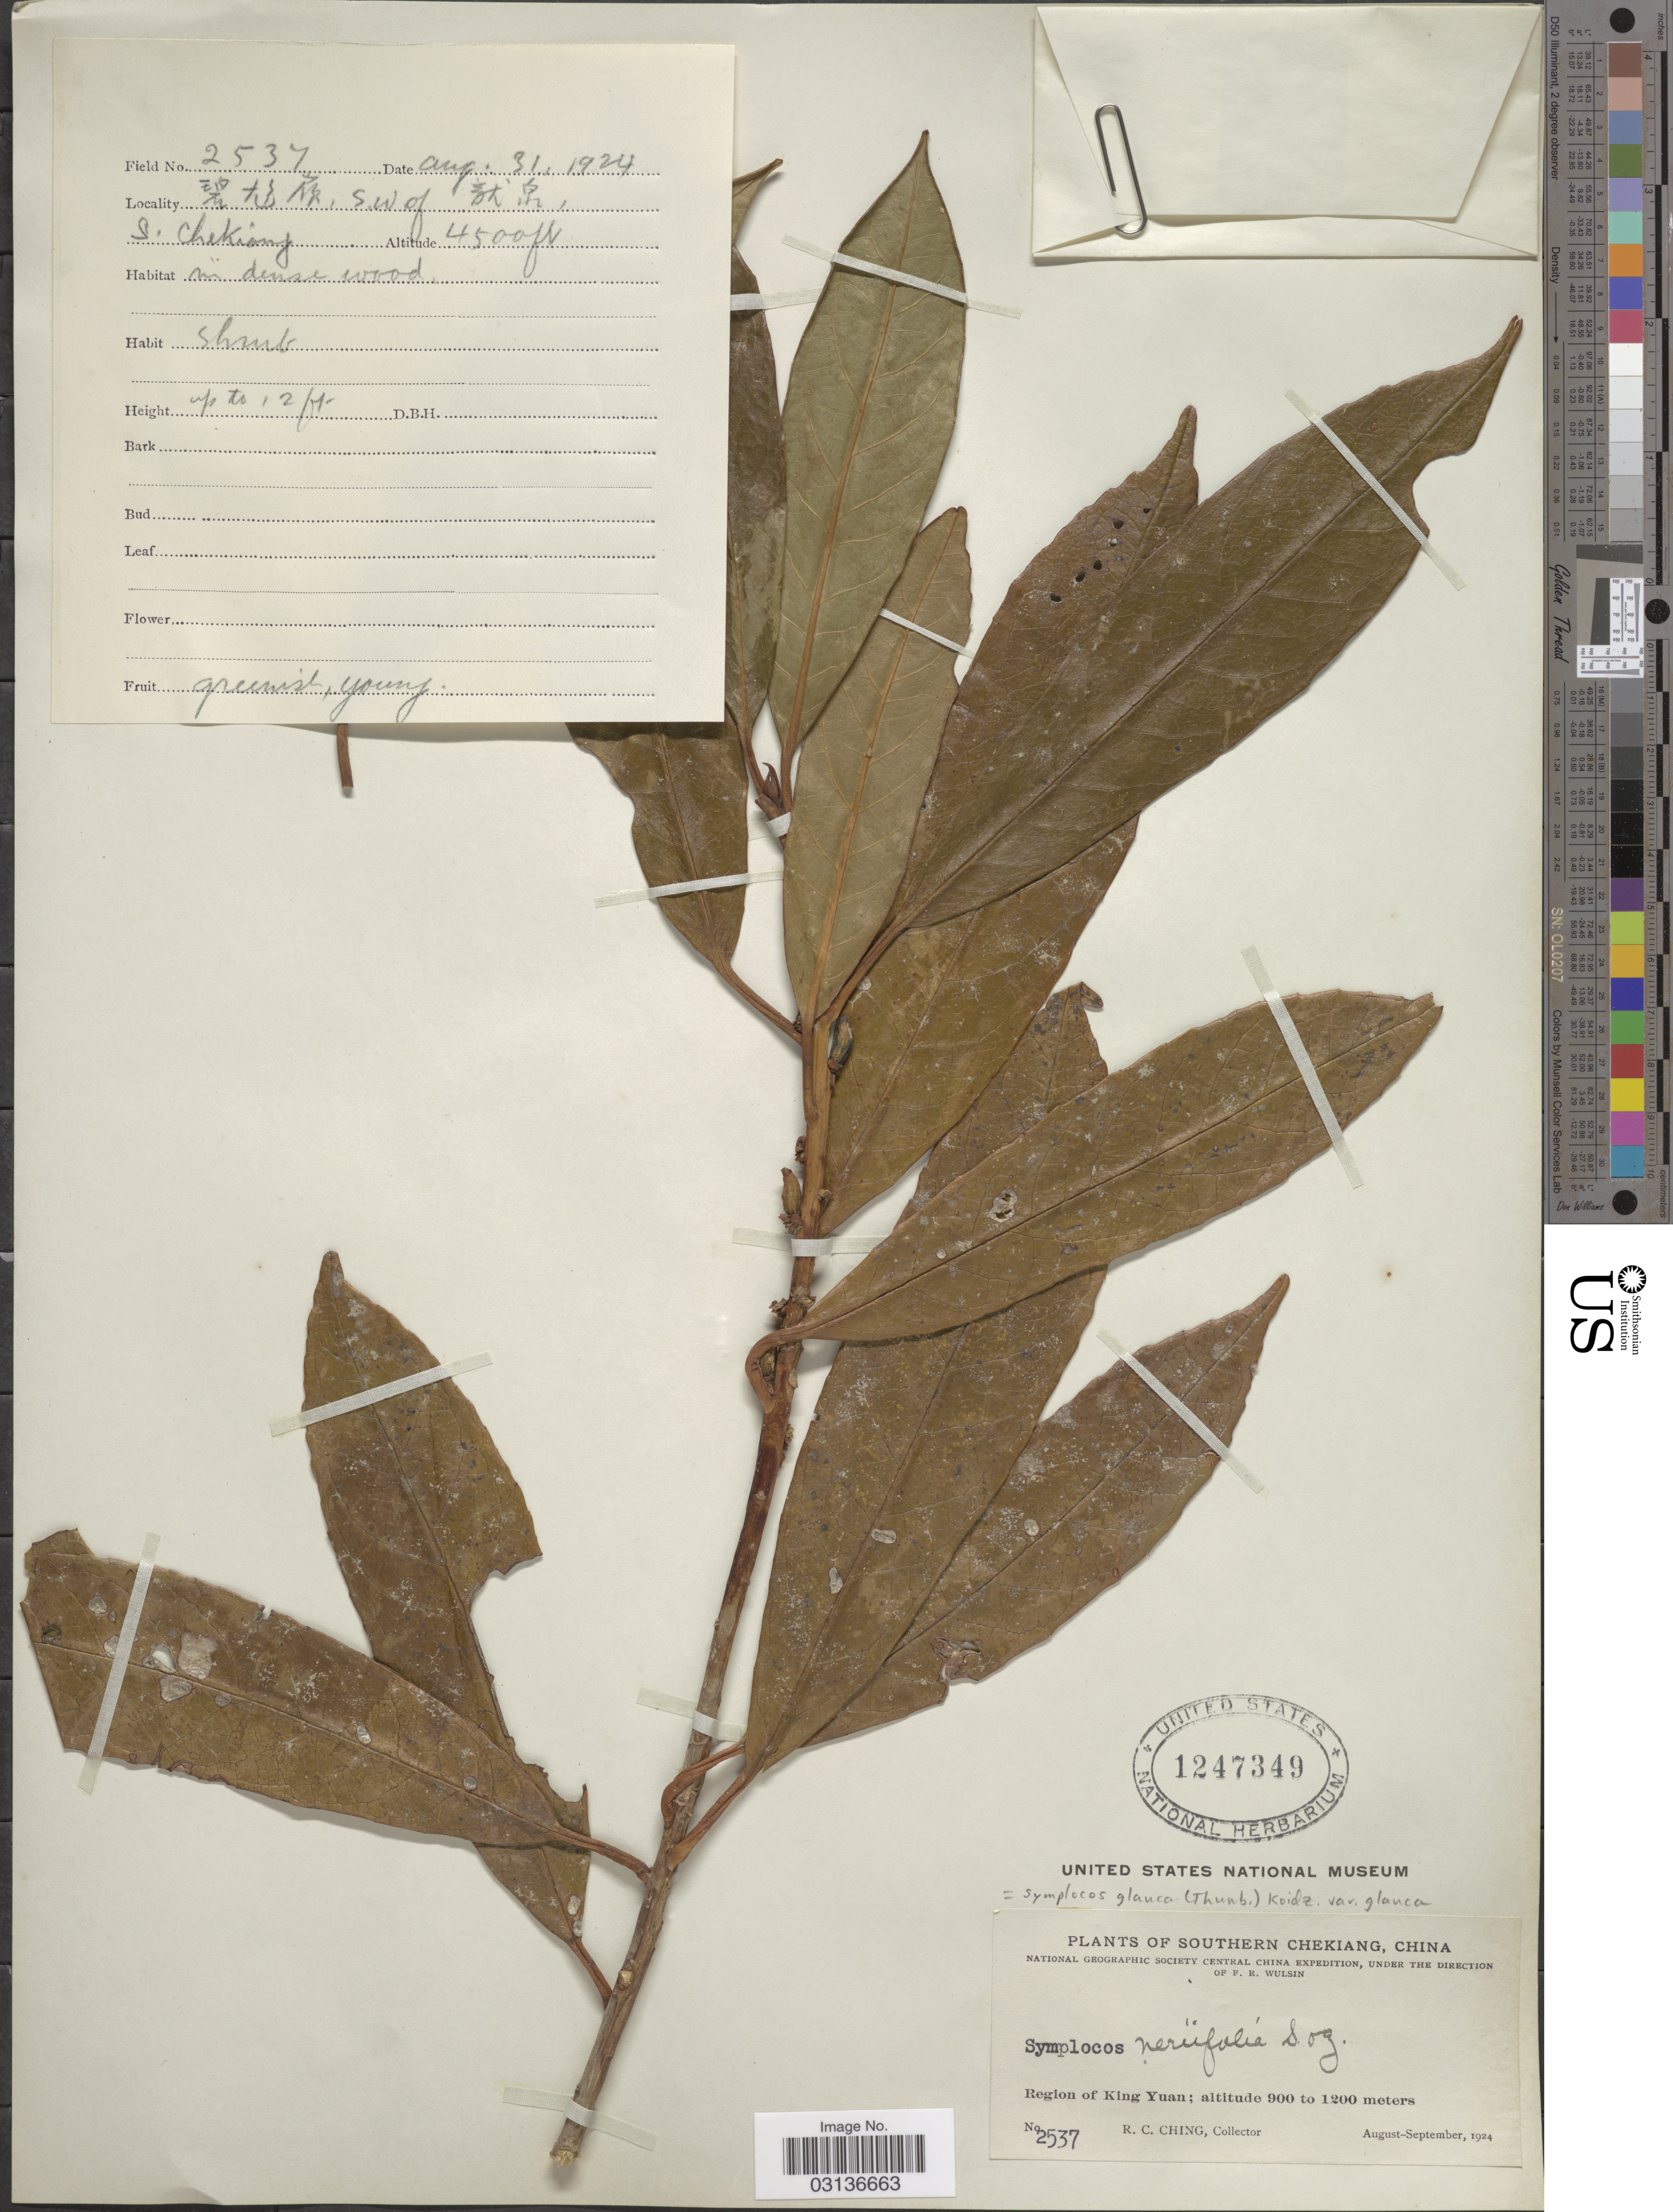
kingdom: Plantae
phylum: Tracheophyta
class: Magnoliopsida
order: Ericales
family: Symplocaceae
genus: Symplocos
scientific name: Symplocos glauca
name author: (Thunb.) Koidz.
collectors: R. C. Ching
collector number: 2537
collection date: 1924-08-31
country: China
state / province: Zhejiang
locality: X, S.W. of X, S. Chekiang. Region of King Yuan.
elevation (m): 1372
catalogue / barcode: US 1247349